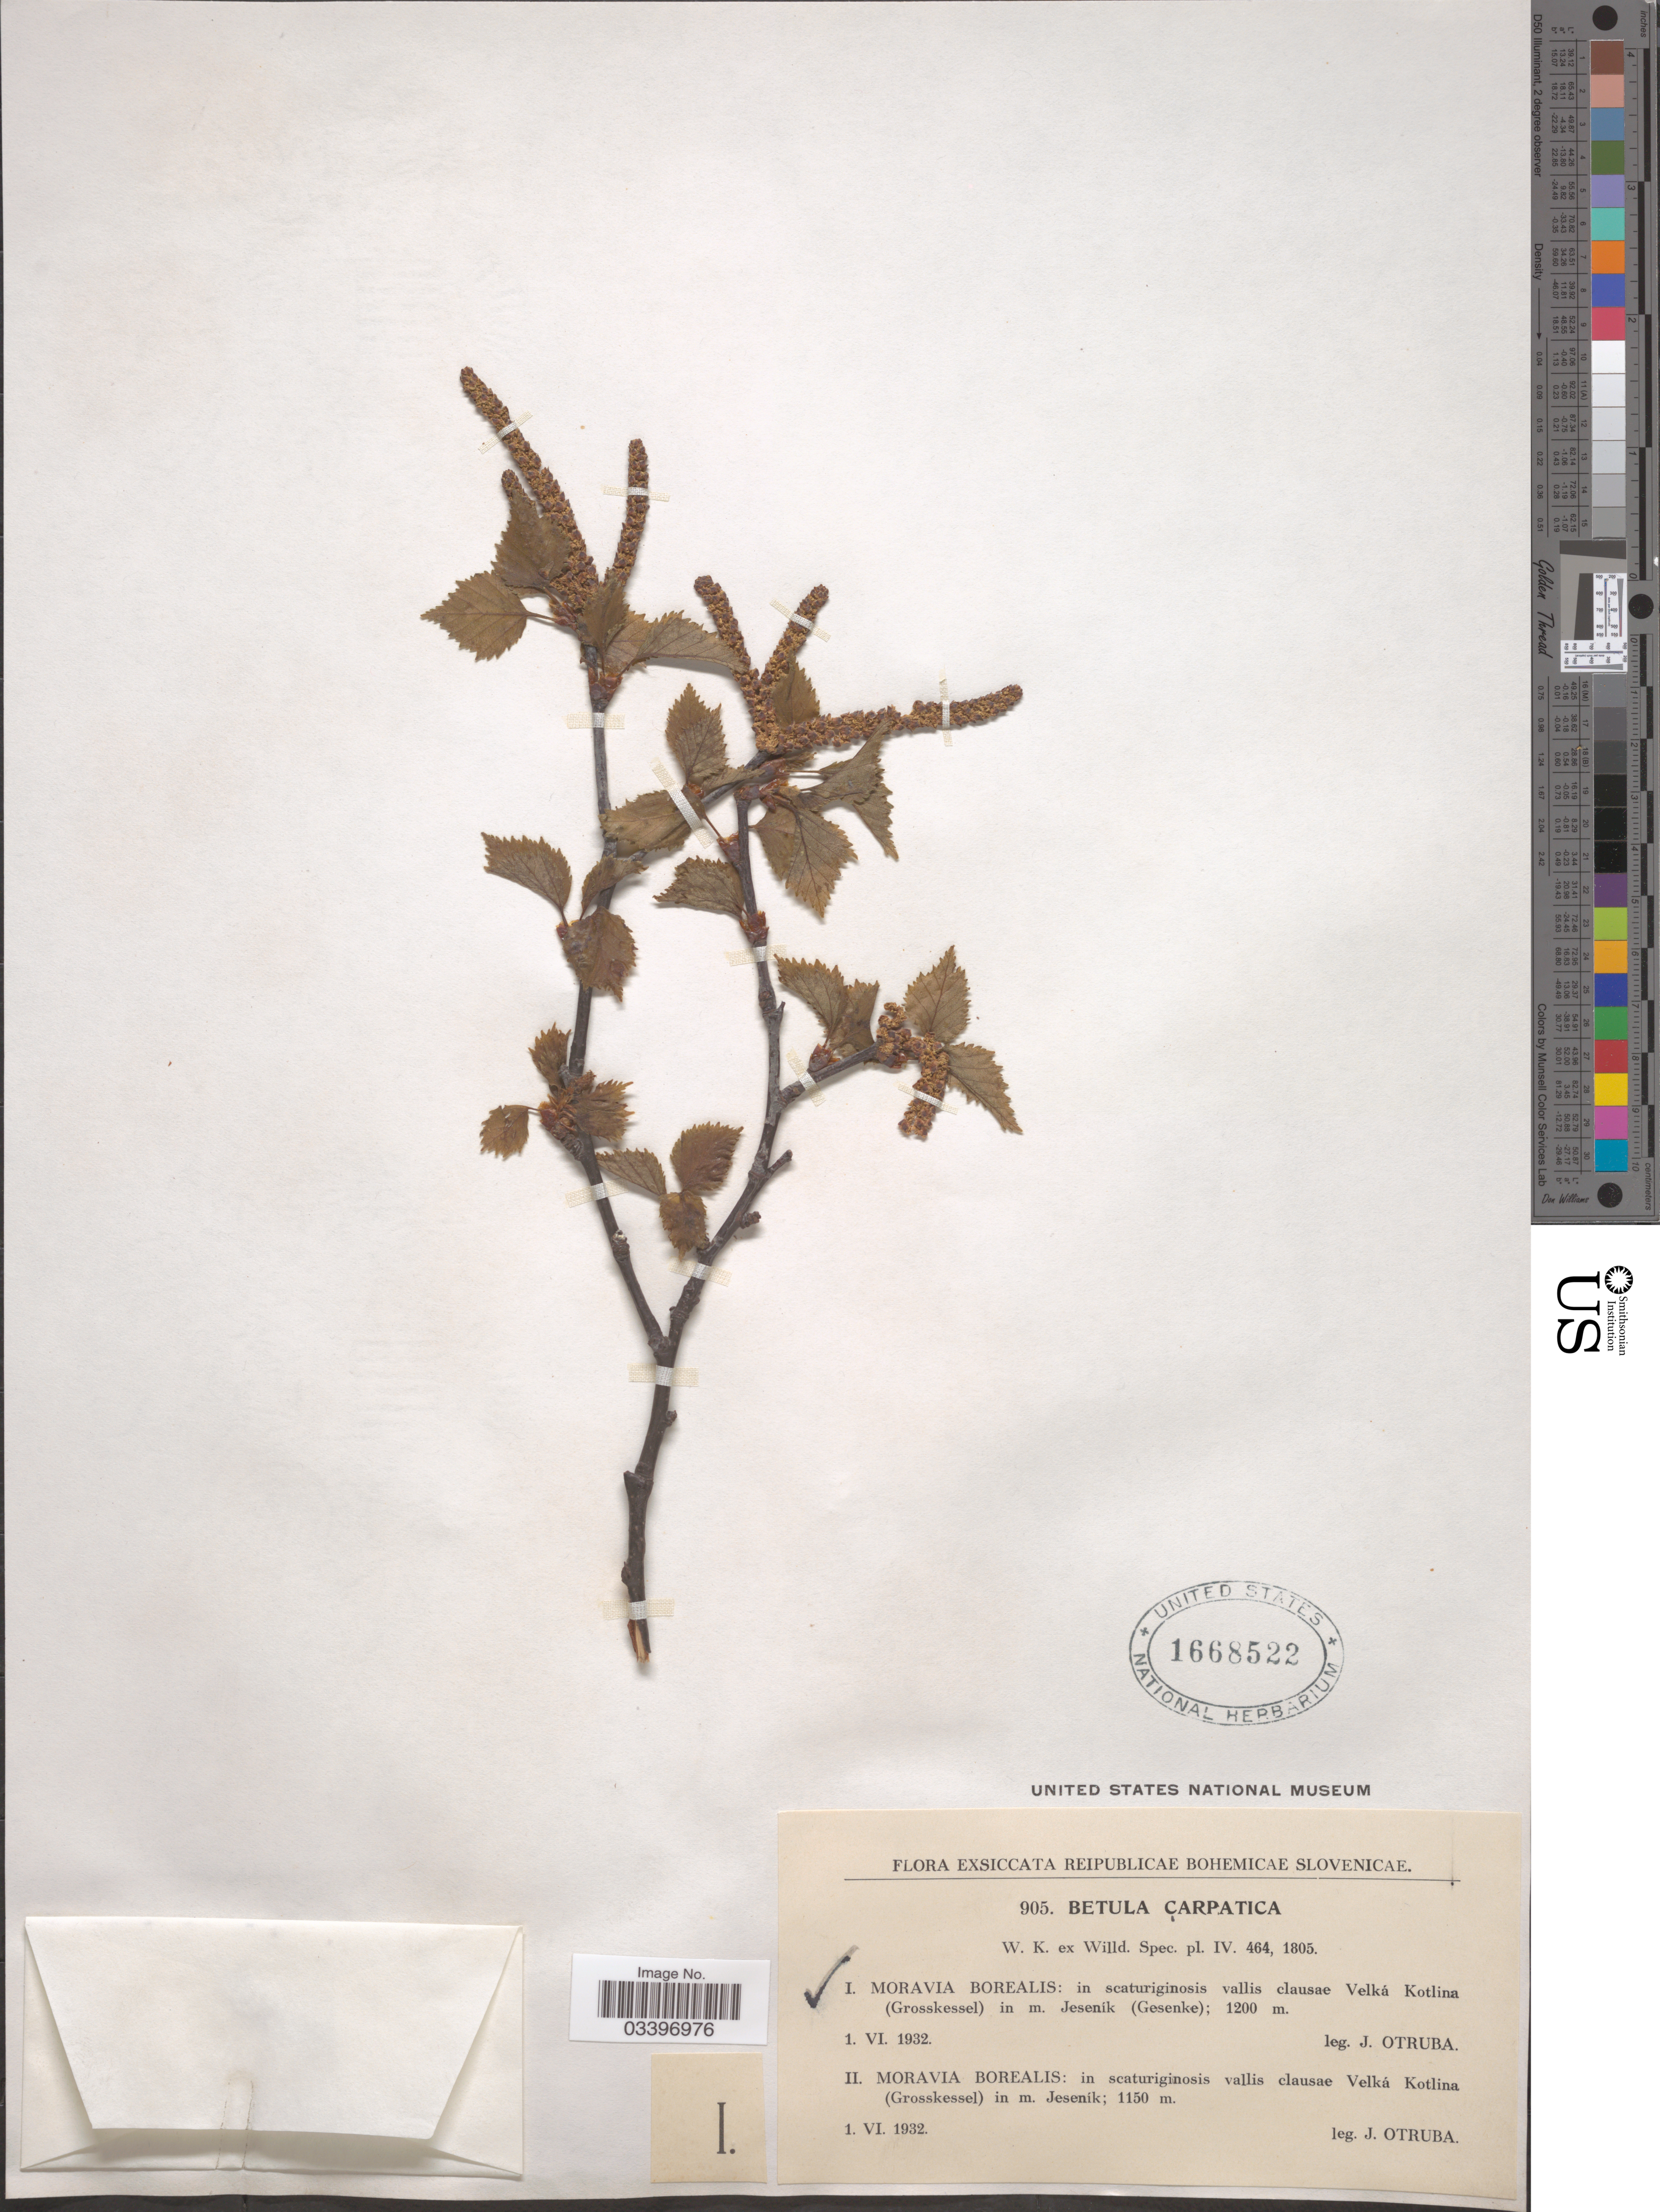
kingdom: Plantae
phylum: Tracheophyta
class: Magnoliopsida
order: Fagales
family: Betulaceae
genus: Betula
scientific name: Betula carpatica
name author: Waldst. & Kit. ex Willd.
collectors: J. Otruba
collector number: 905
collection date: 1932-06-01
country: Poland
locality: Reipublicae Bohemicae Slovenicae. Moravia Borealis: in scaturiginosis vallis clausae Velká Kotlina (Grosskessel) in m. Jeseník (Gesenke).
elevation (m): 1200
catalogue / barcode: US 1668522